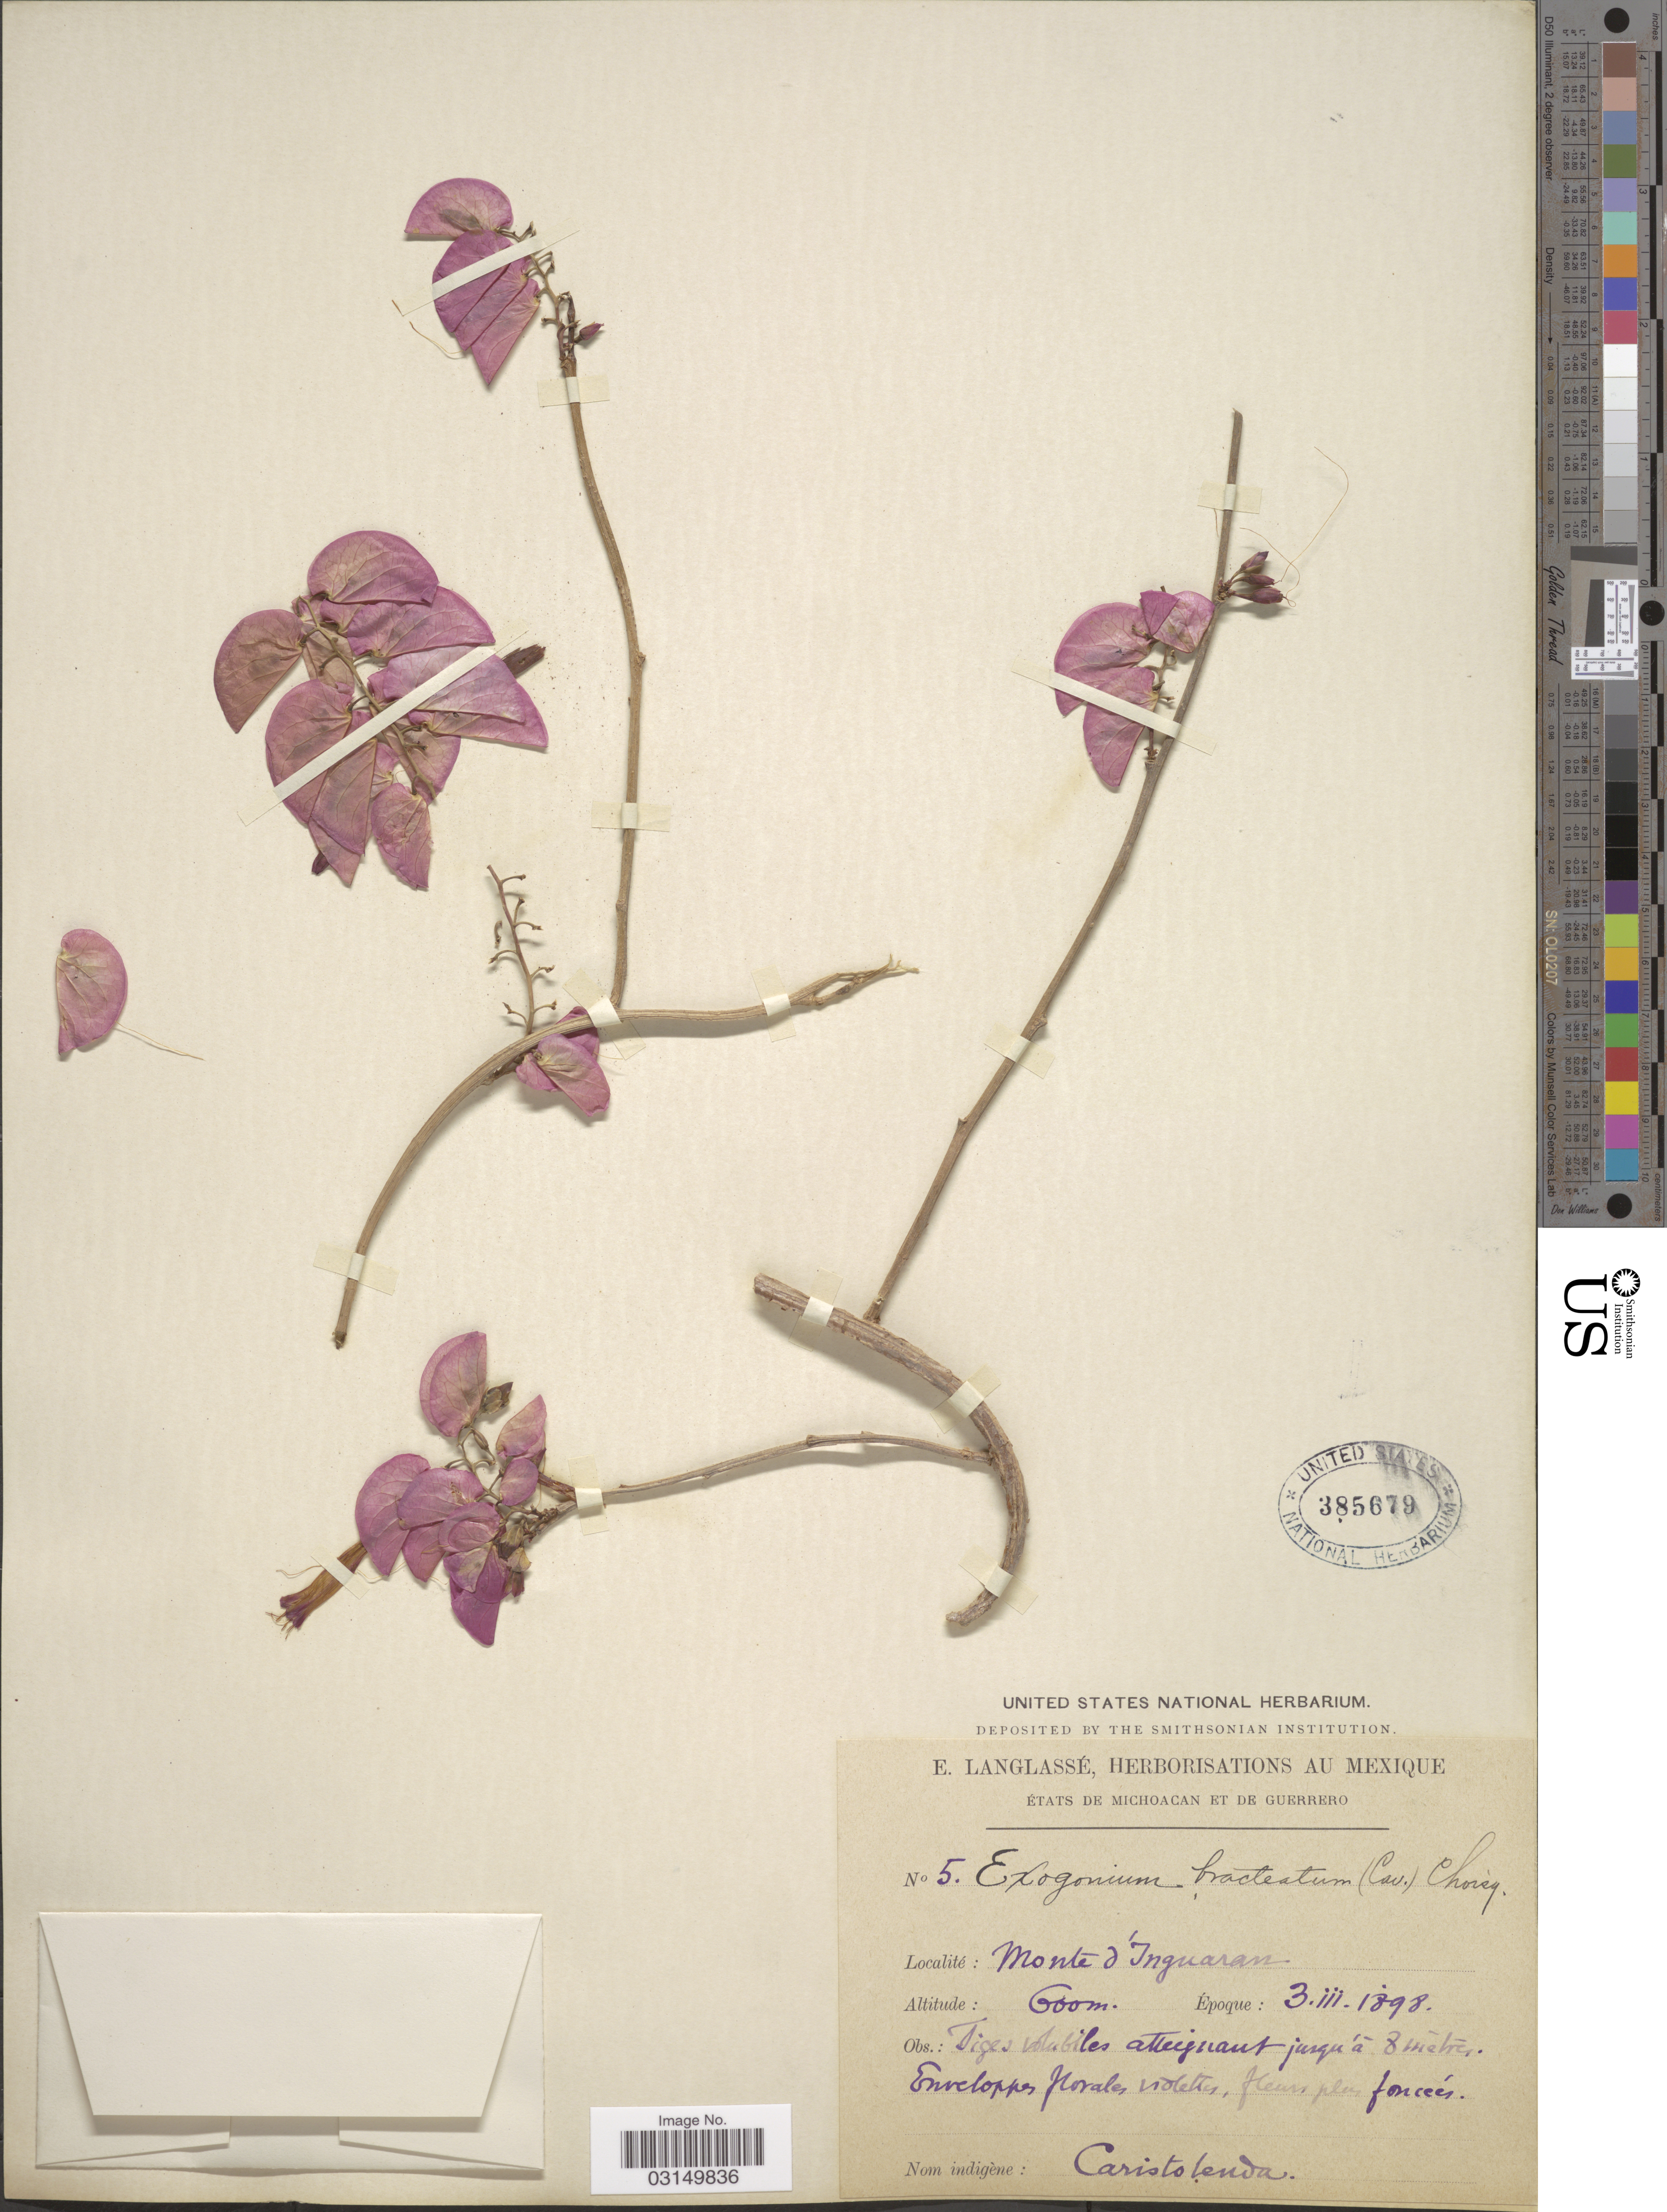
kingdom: Plantae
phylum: Tracheophyta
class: Magnoliopsida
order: Solanales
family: Convolvulaceae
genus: Ipomoea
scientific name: Ipomoea bracteata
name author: Cav.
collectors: E. Langlassé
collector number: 5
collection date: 1898-03-03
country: Mexico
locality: États De Michoacan Et De Guerrero, Monte d'Inguaran.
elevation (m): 600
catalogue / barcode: US 385679